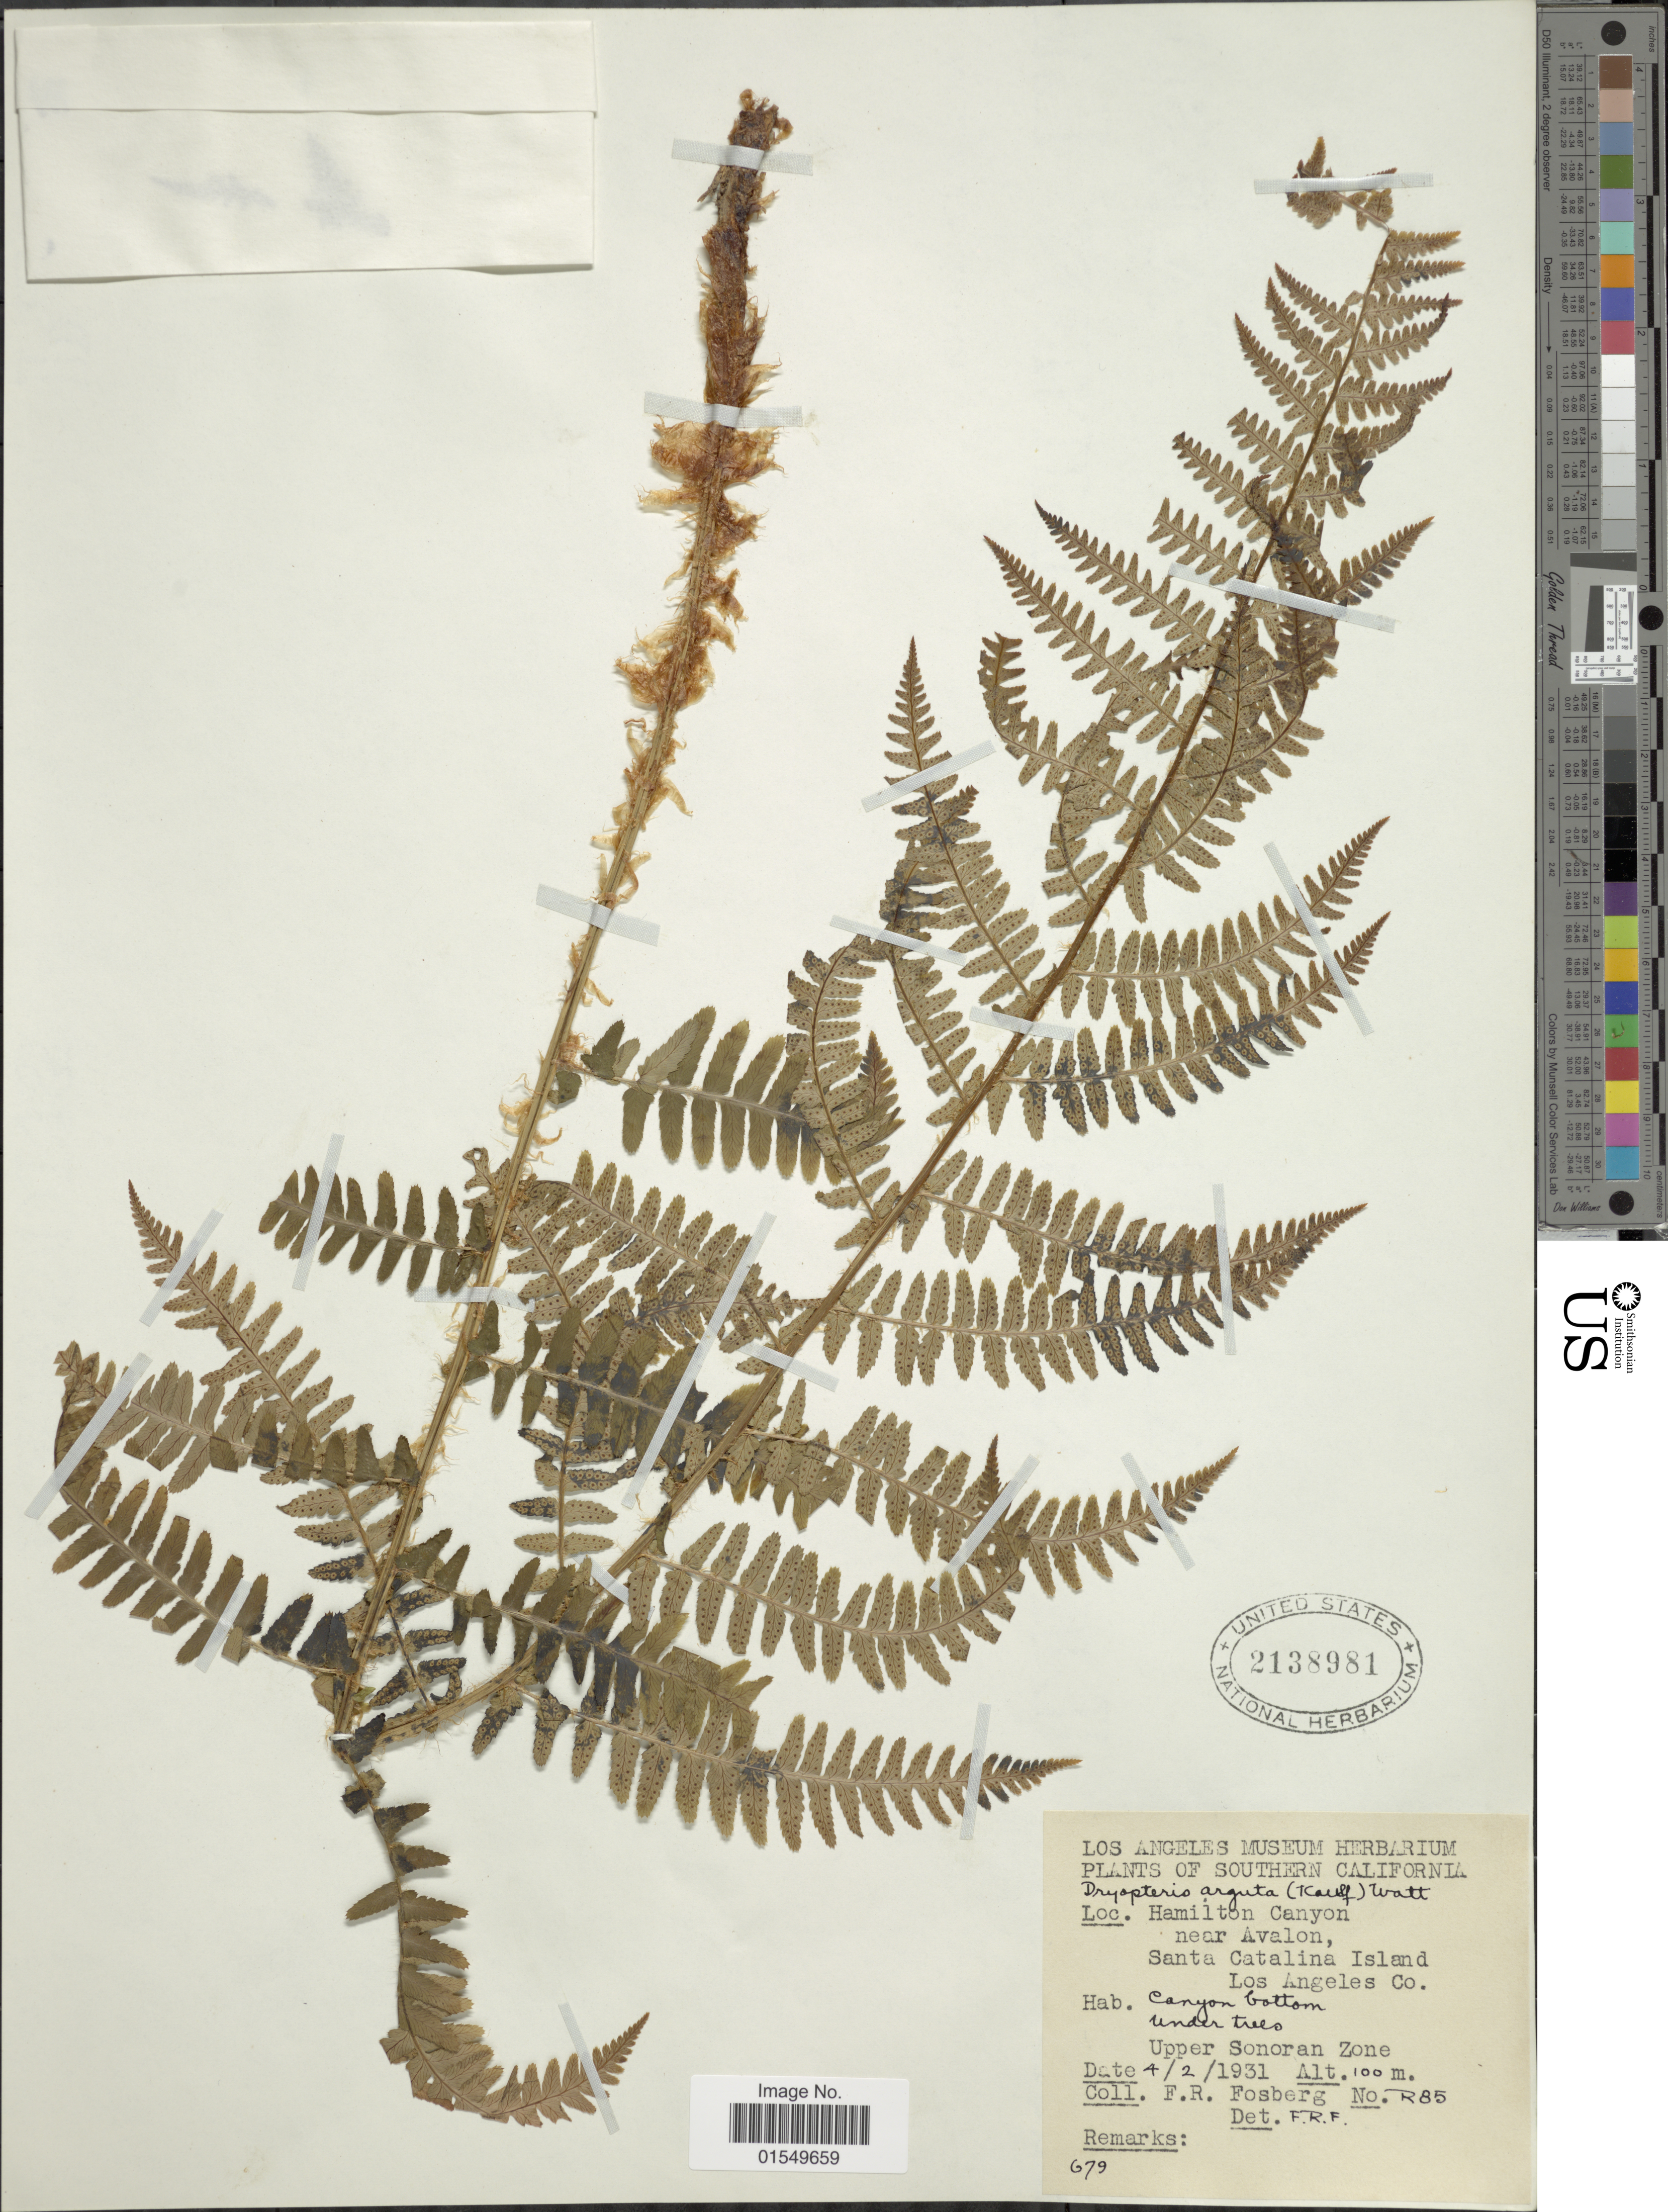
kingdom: Plantae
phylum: Tracheophyta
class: Polypodiopsida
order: Polypodiales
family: Dryopteridaceae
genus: Dryopteris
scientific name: Dryopteris arguta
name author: (Kaulf.) Maxon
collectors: F. R. Fosberg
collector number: R85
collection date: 1931-04-02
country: United States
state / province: California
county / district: Los Angeles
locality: Southern California, Hamilton Canyon, near Avalon, Santa Catalina Island, Los Angeles Co., Upper Sonoran Zone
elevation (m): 100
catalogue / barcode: US 2138981